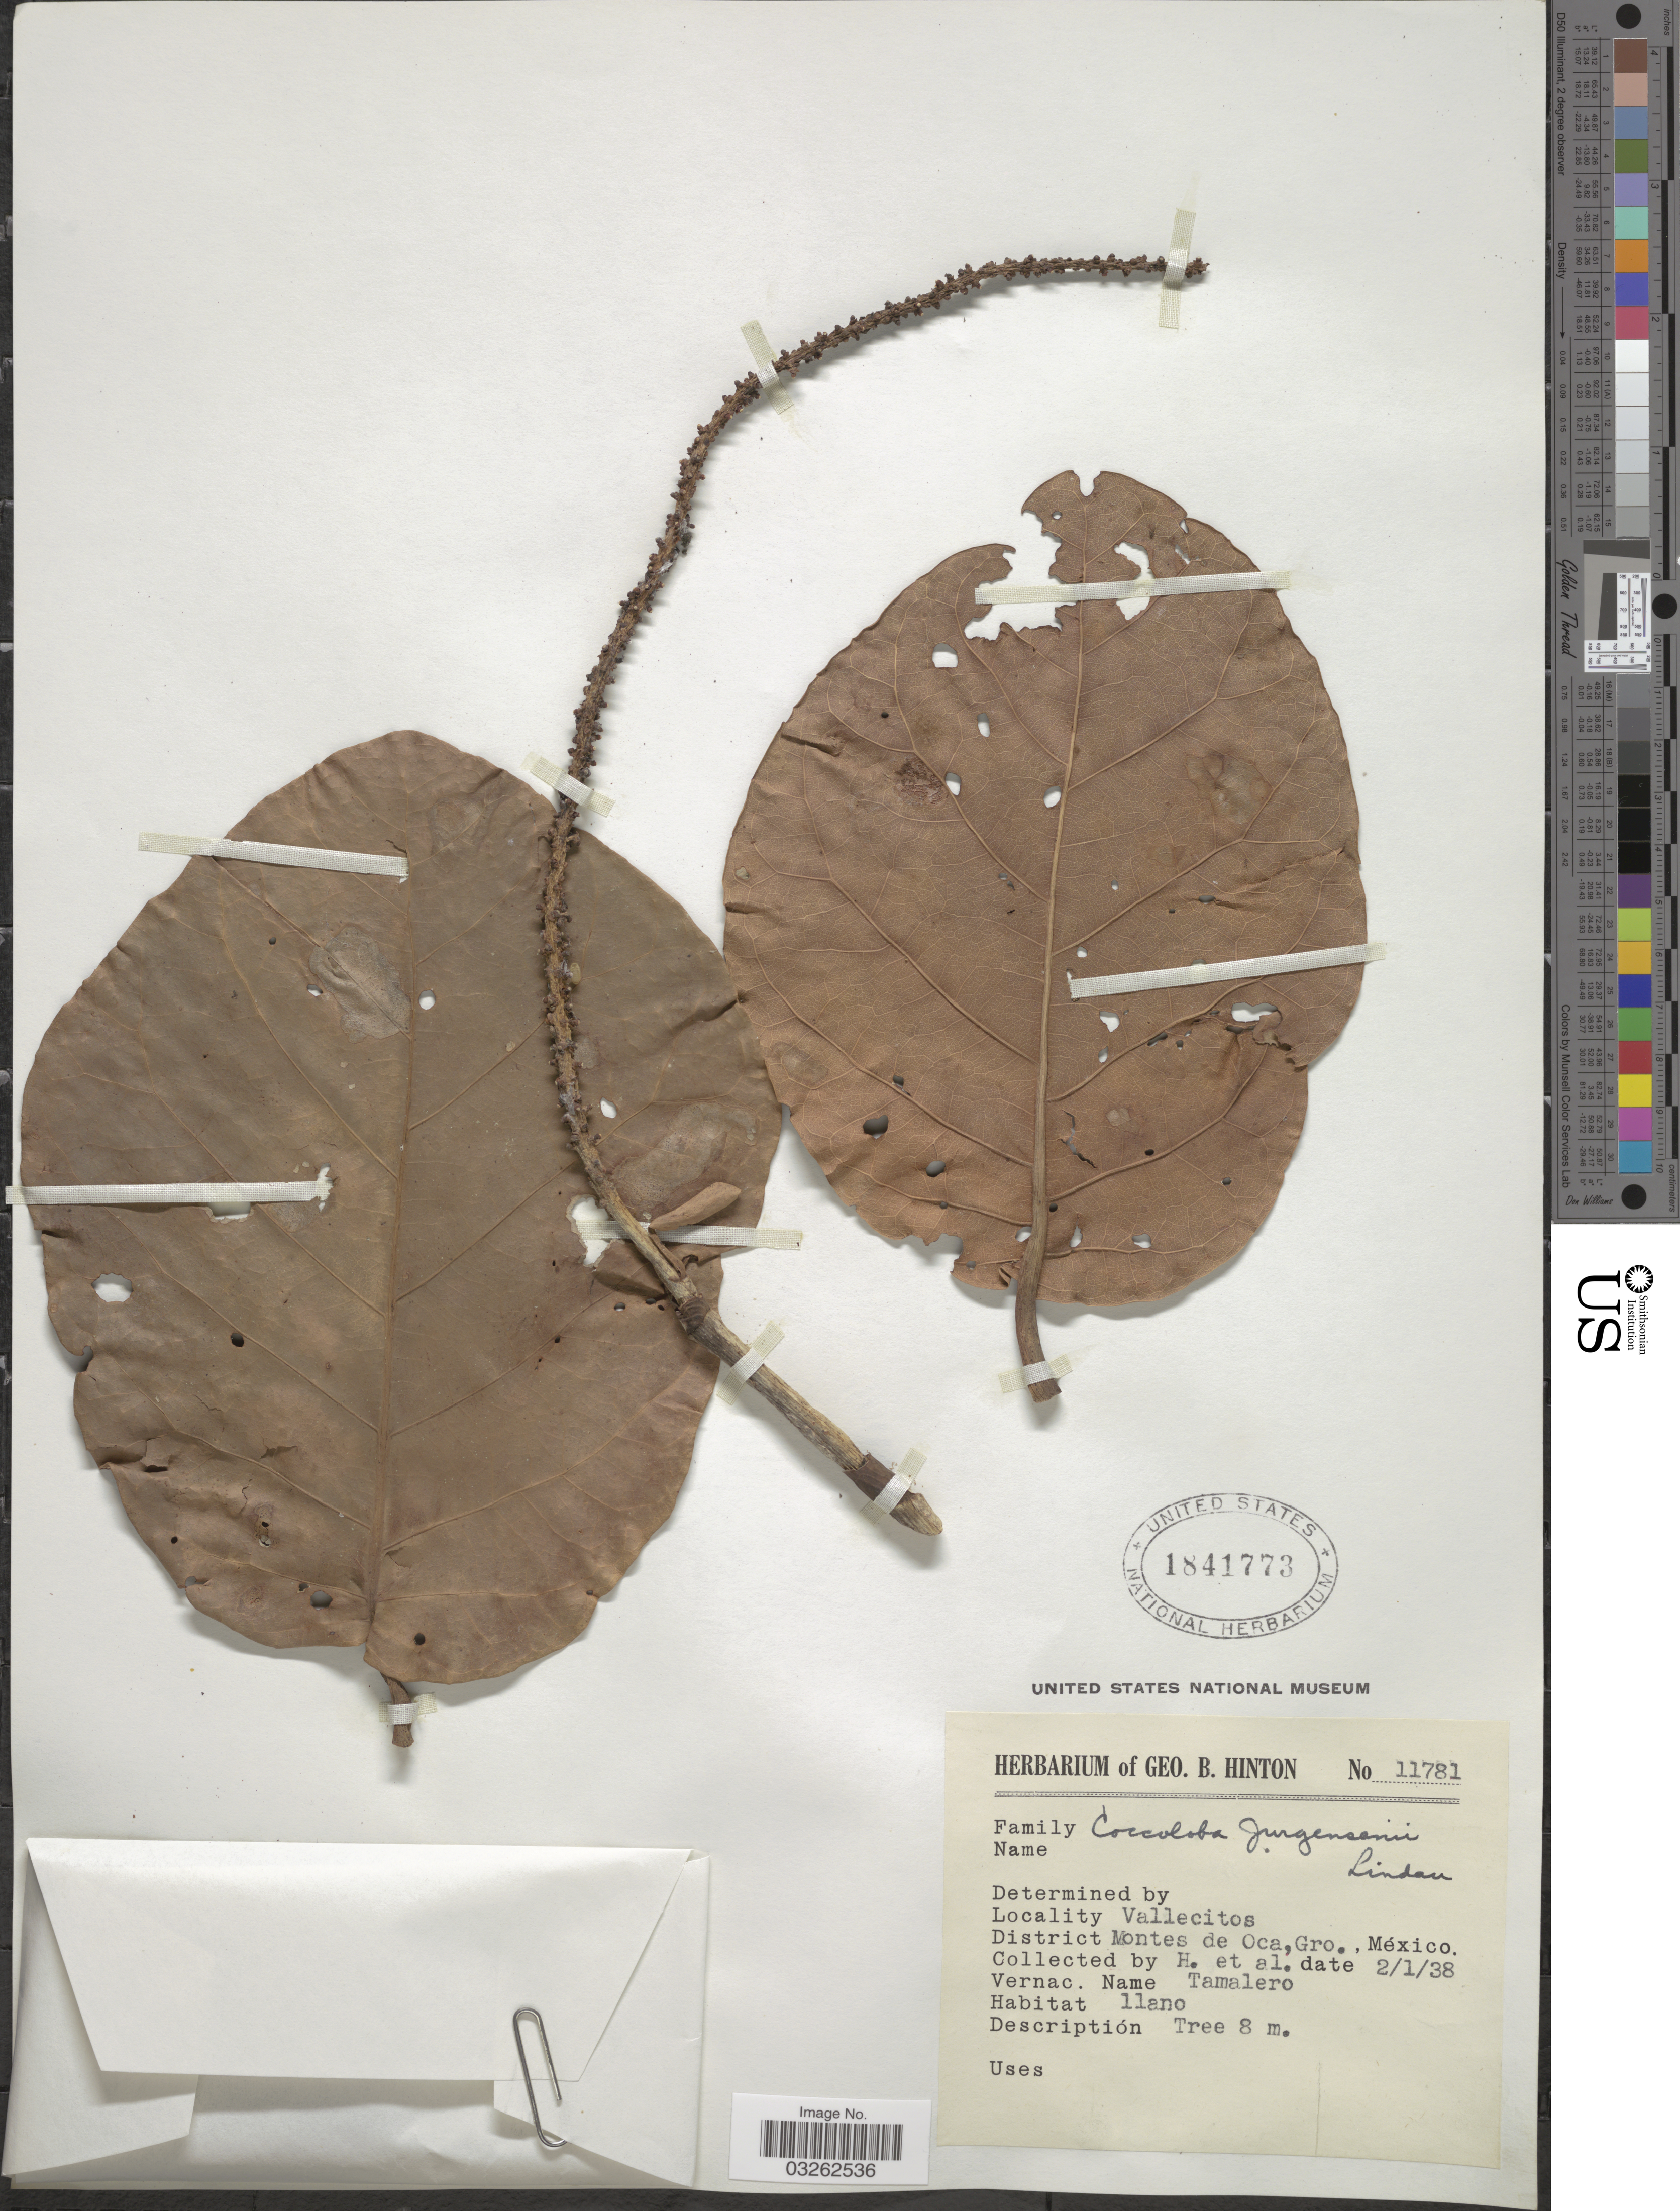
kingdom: Plantae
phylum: Tracheophyta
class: Magnoliopsida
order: Caryophyllales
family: Polygonaceae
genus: Coccoloba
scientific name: Coccoloba barbadensis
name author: Jacq.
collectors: G. B. Hinton & et al.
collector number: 11781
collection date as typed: Transcribed d/m/y: 2/1/38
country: Mexico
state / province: Guerrero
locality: Vallecitos. District Montes de Oca.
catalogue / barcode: US 1841773